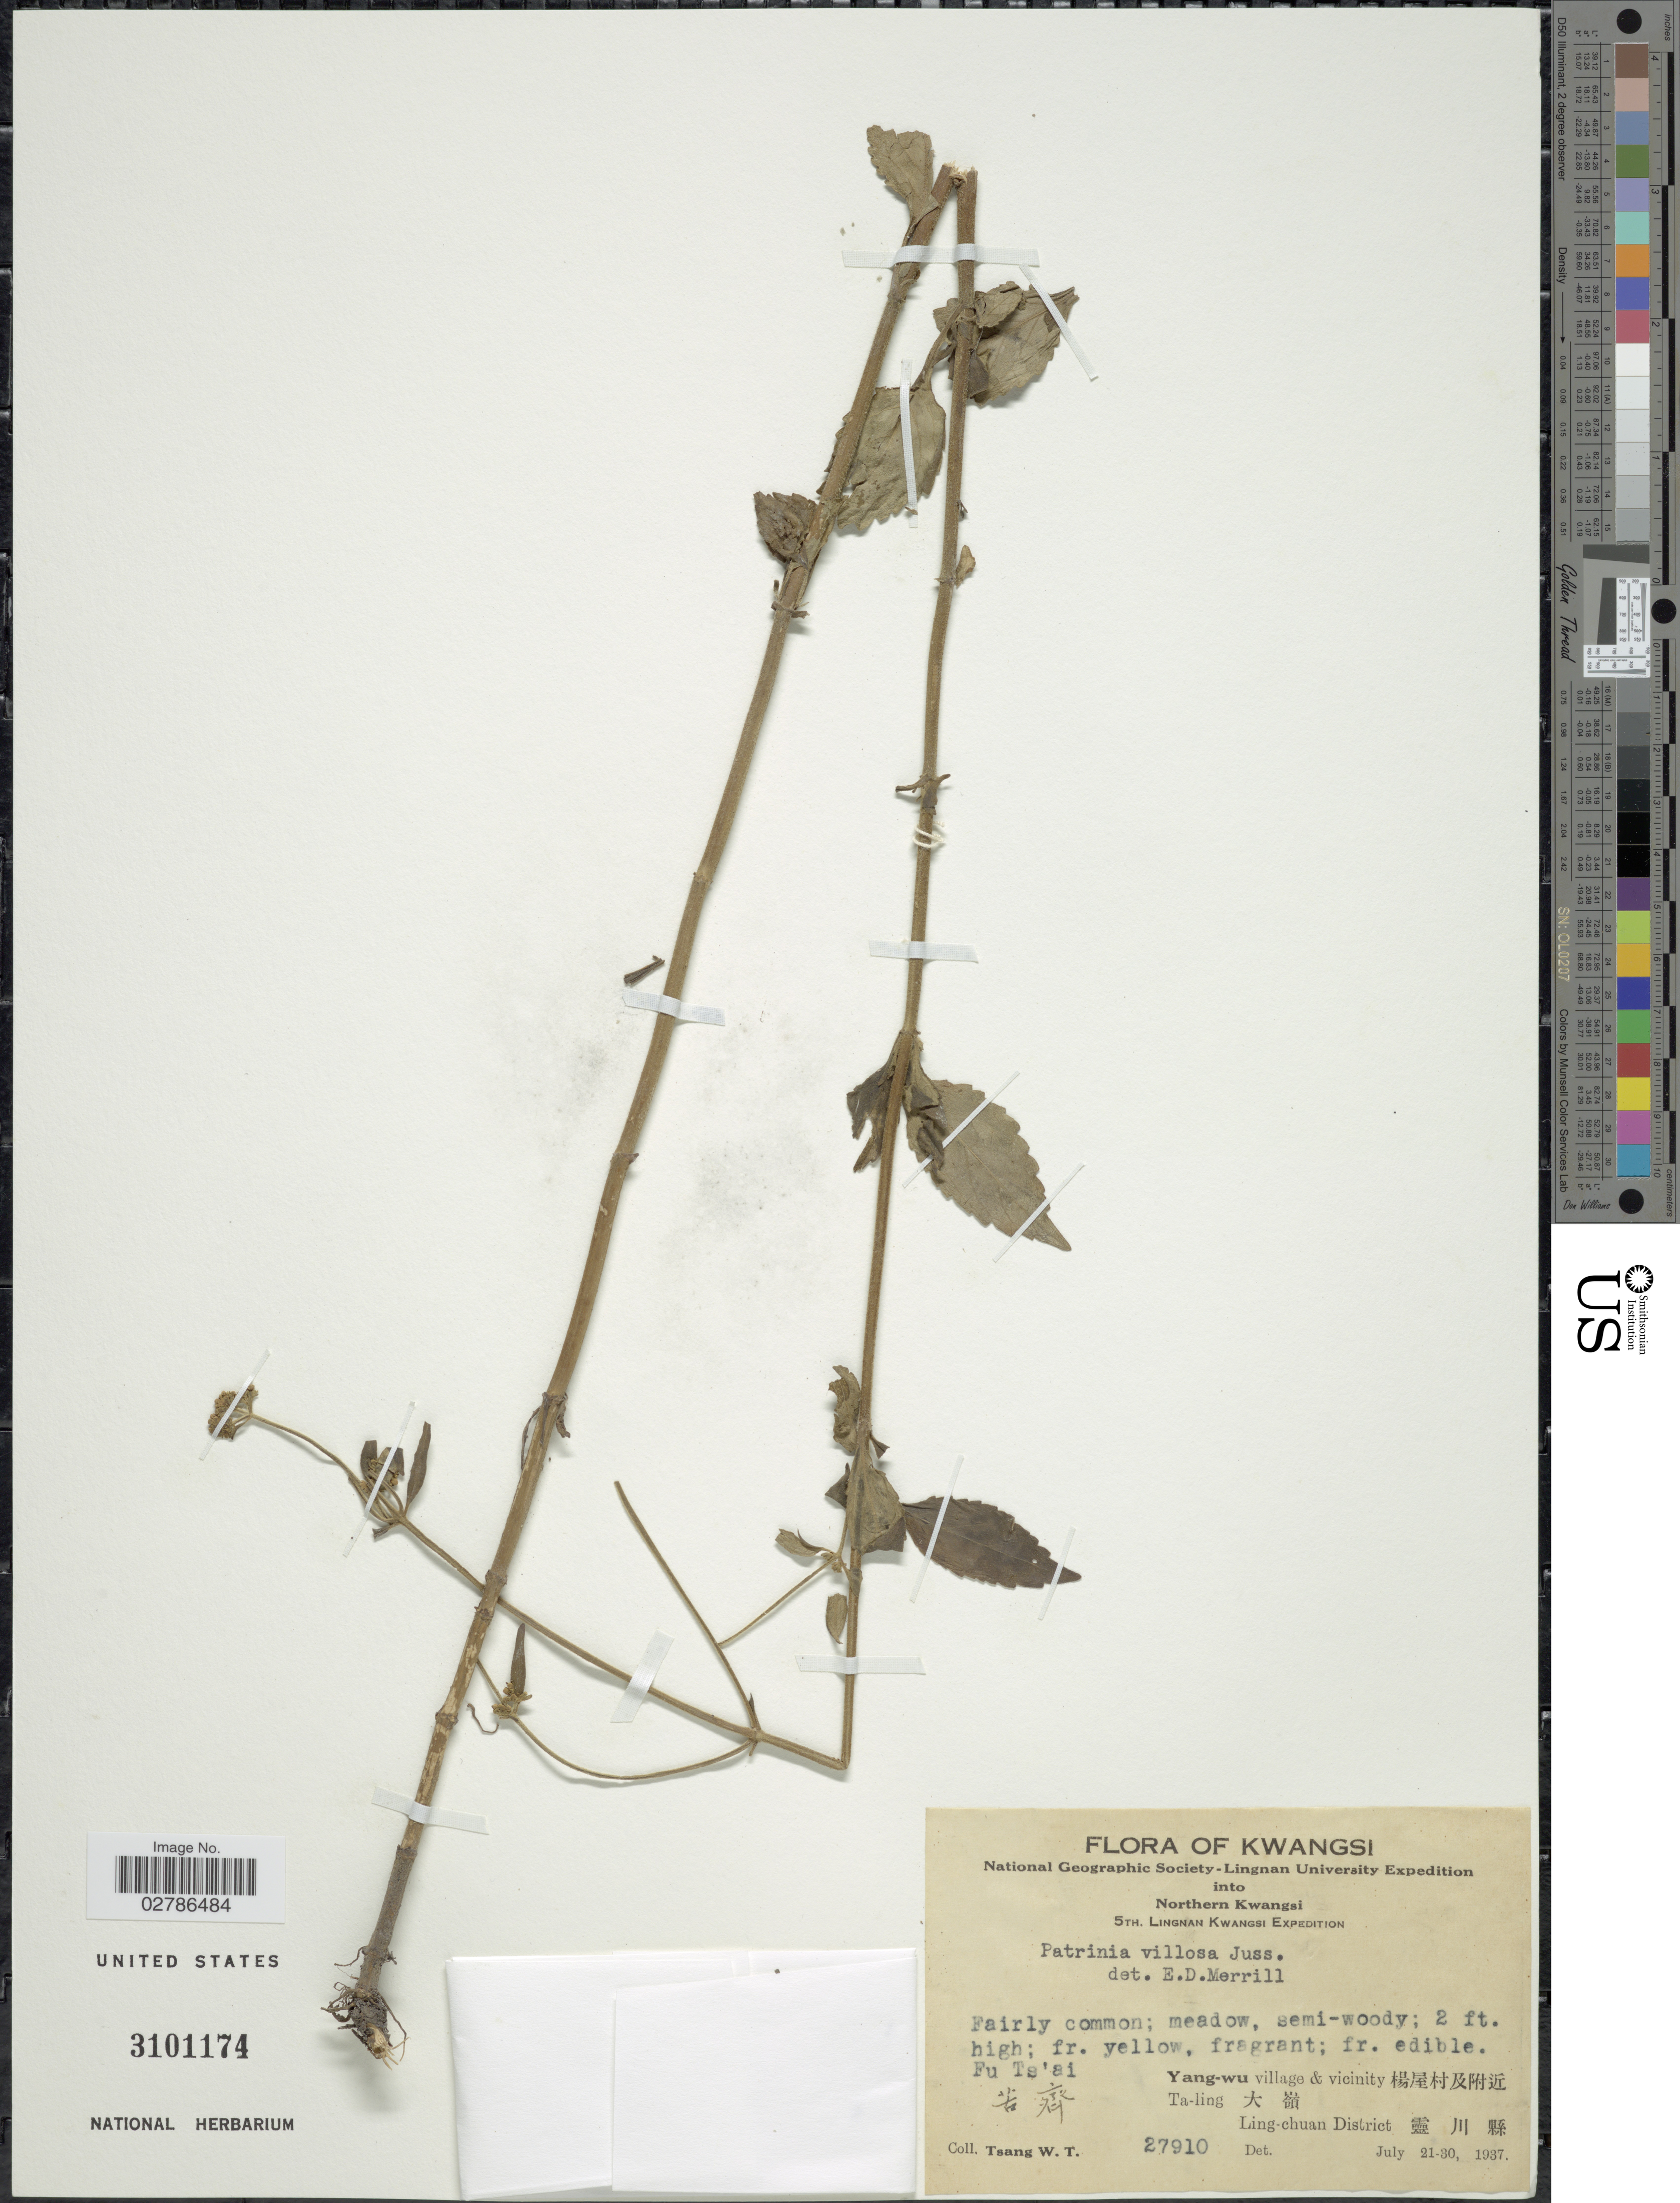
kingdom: Plantae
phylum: Tracheophyta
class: Magnoliopsida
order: Dipsacales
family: Caprifoliaceae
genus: Patrinia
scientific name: Patrinia villosa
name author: (Thunb.) Dufr.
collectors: W. T. Tsang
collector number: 27910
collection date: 1937-07-21/1937-07-30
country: China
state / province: Guangxi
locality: Kwangsi, Northern Kwangsi, Fu Ts'ai, X, Yang-wu village & vicinity X, Ta-ling X, Ling-chuan District X.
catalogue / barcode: US 3101174